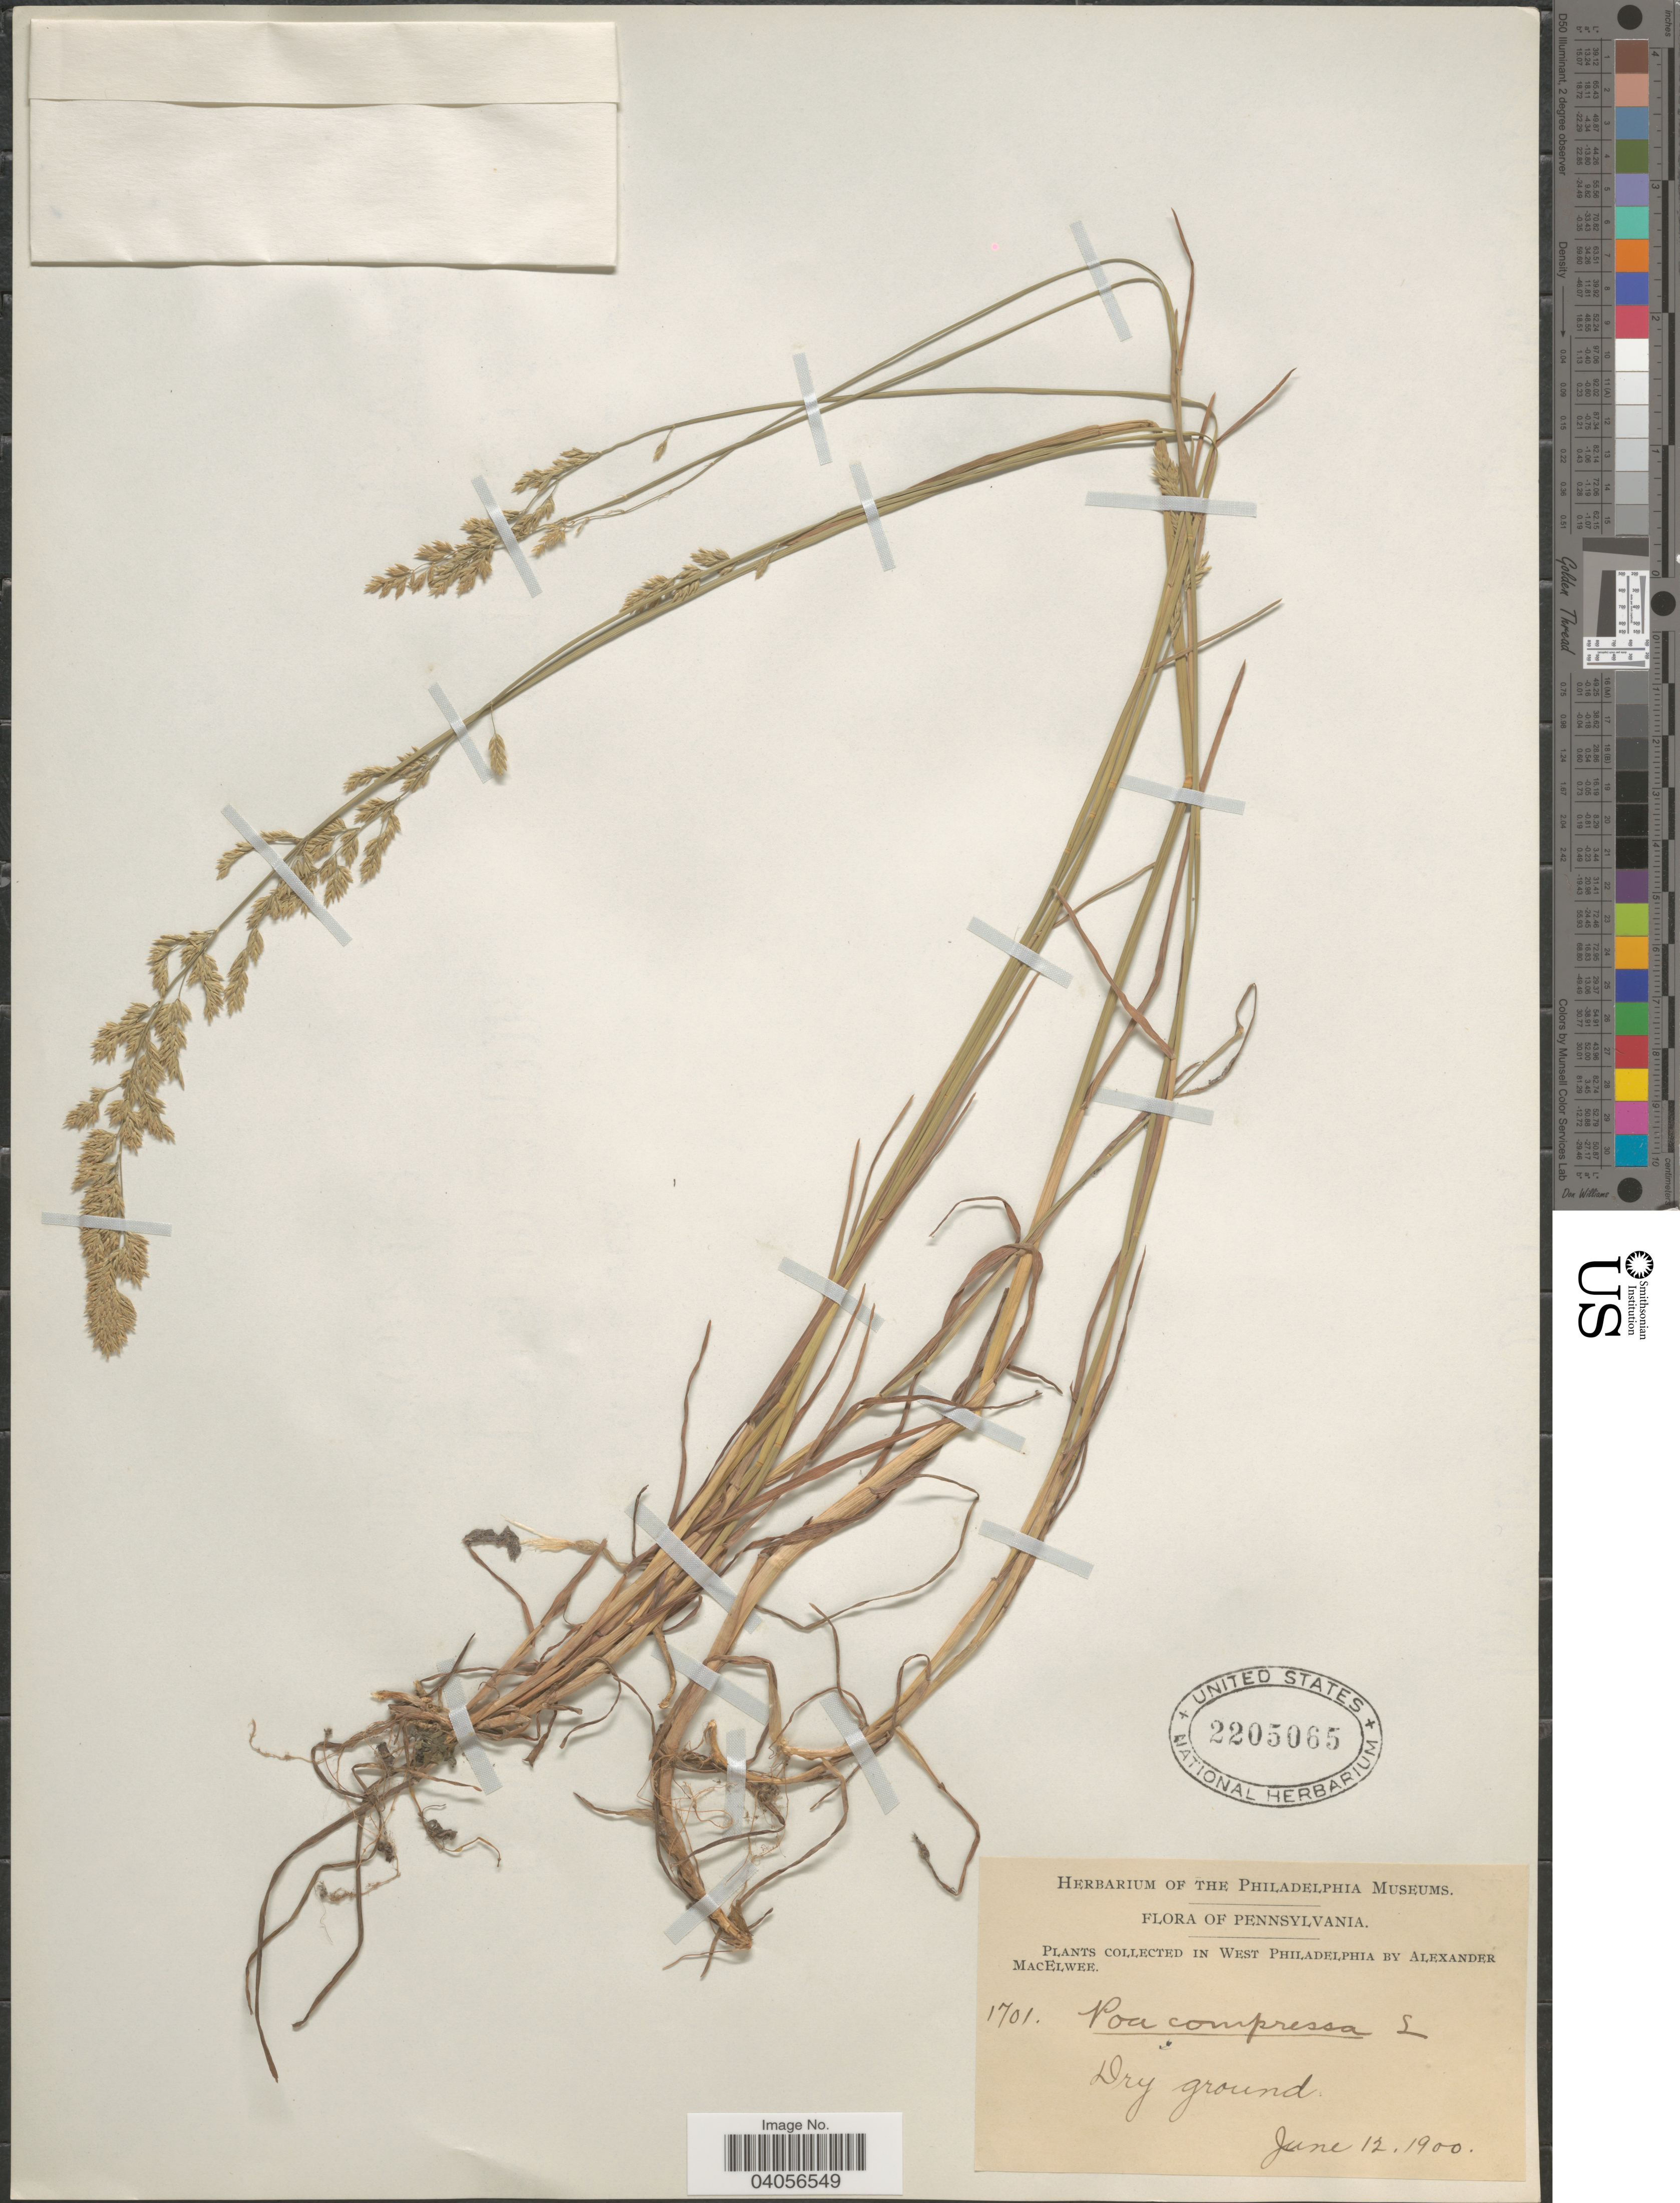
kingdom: Plantae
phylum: Tracheophyta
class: Liliopsida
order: Poales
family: Poaceae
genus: Poa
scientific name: Poa compressa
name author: L.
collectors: A. MacElwee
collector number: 1701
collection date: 1900-06-12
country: United States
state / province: Pennsylvania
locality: In West Philadelphia.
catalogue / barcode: US 2205065